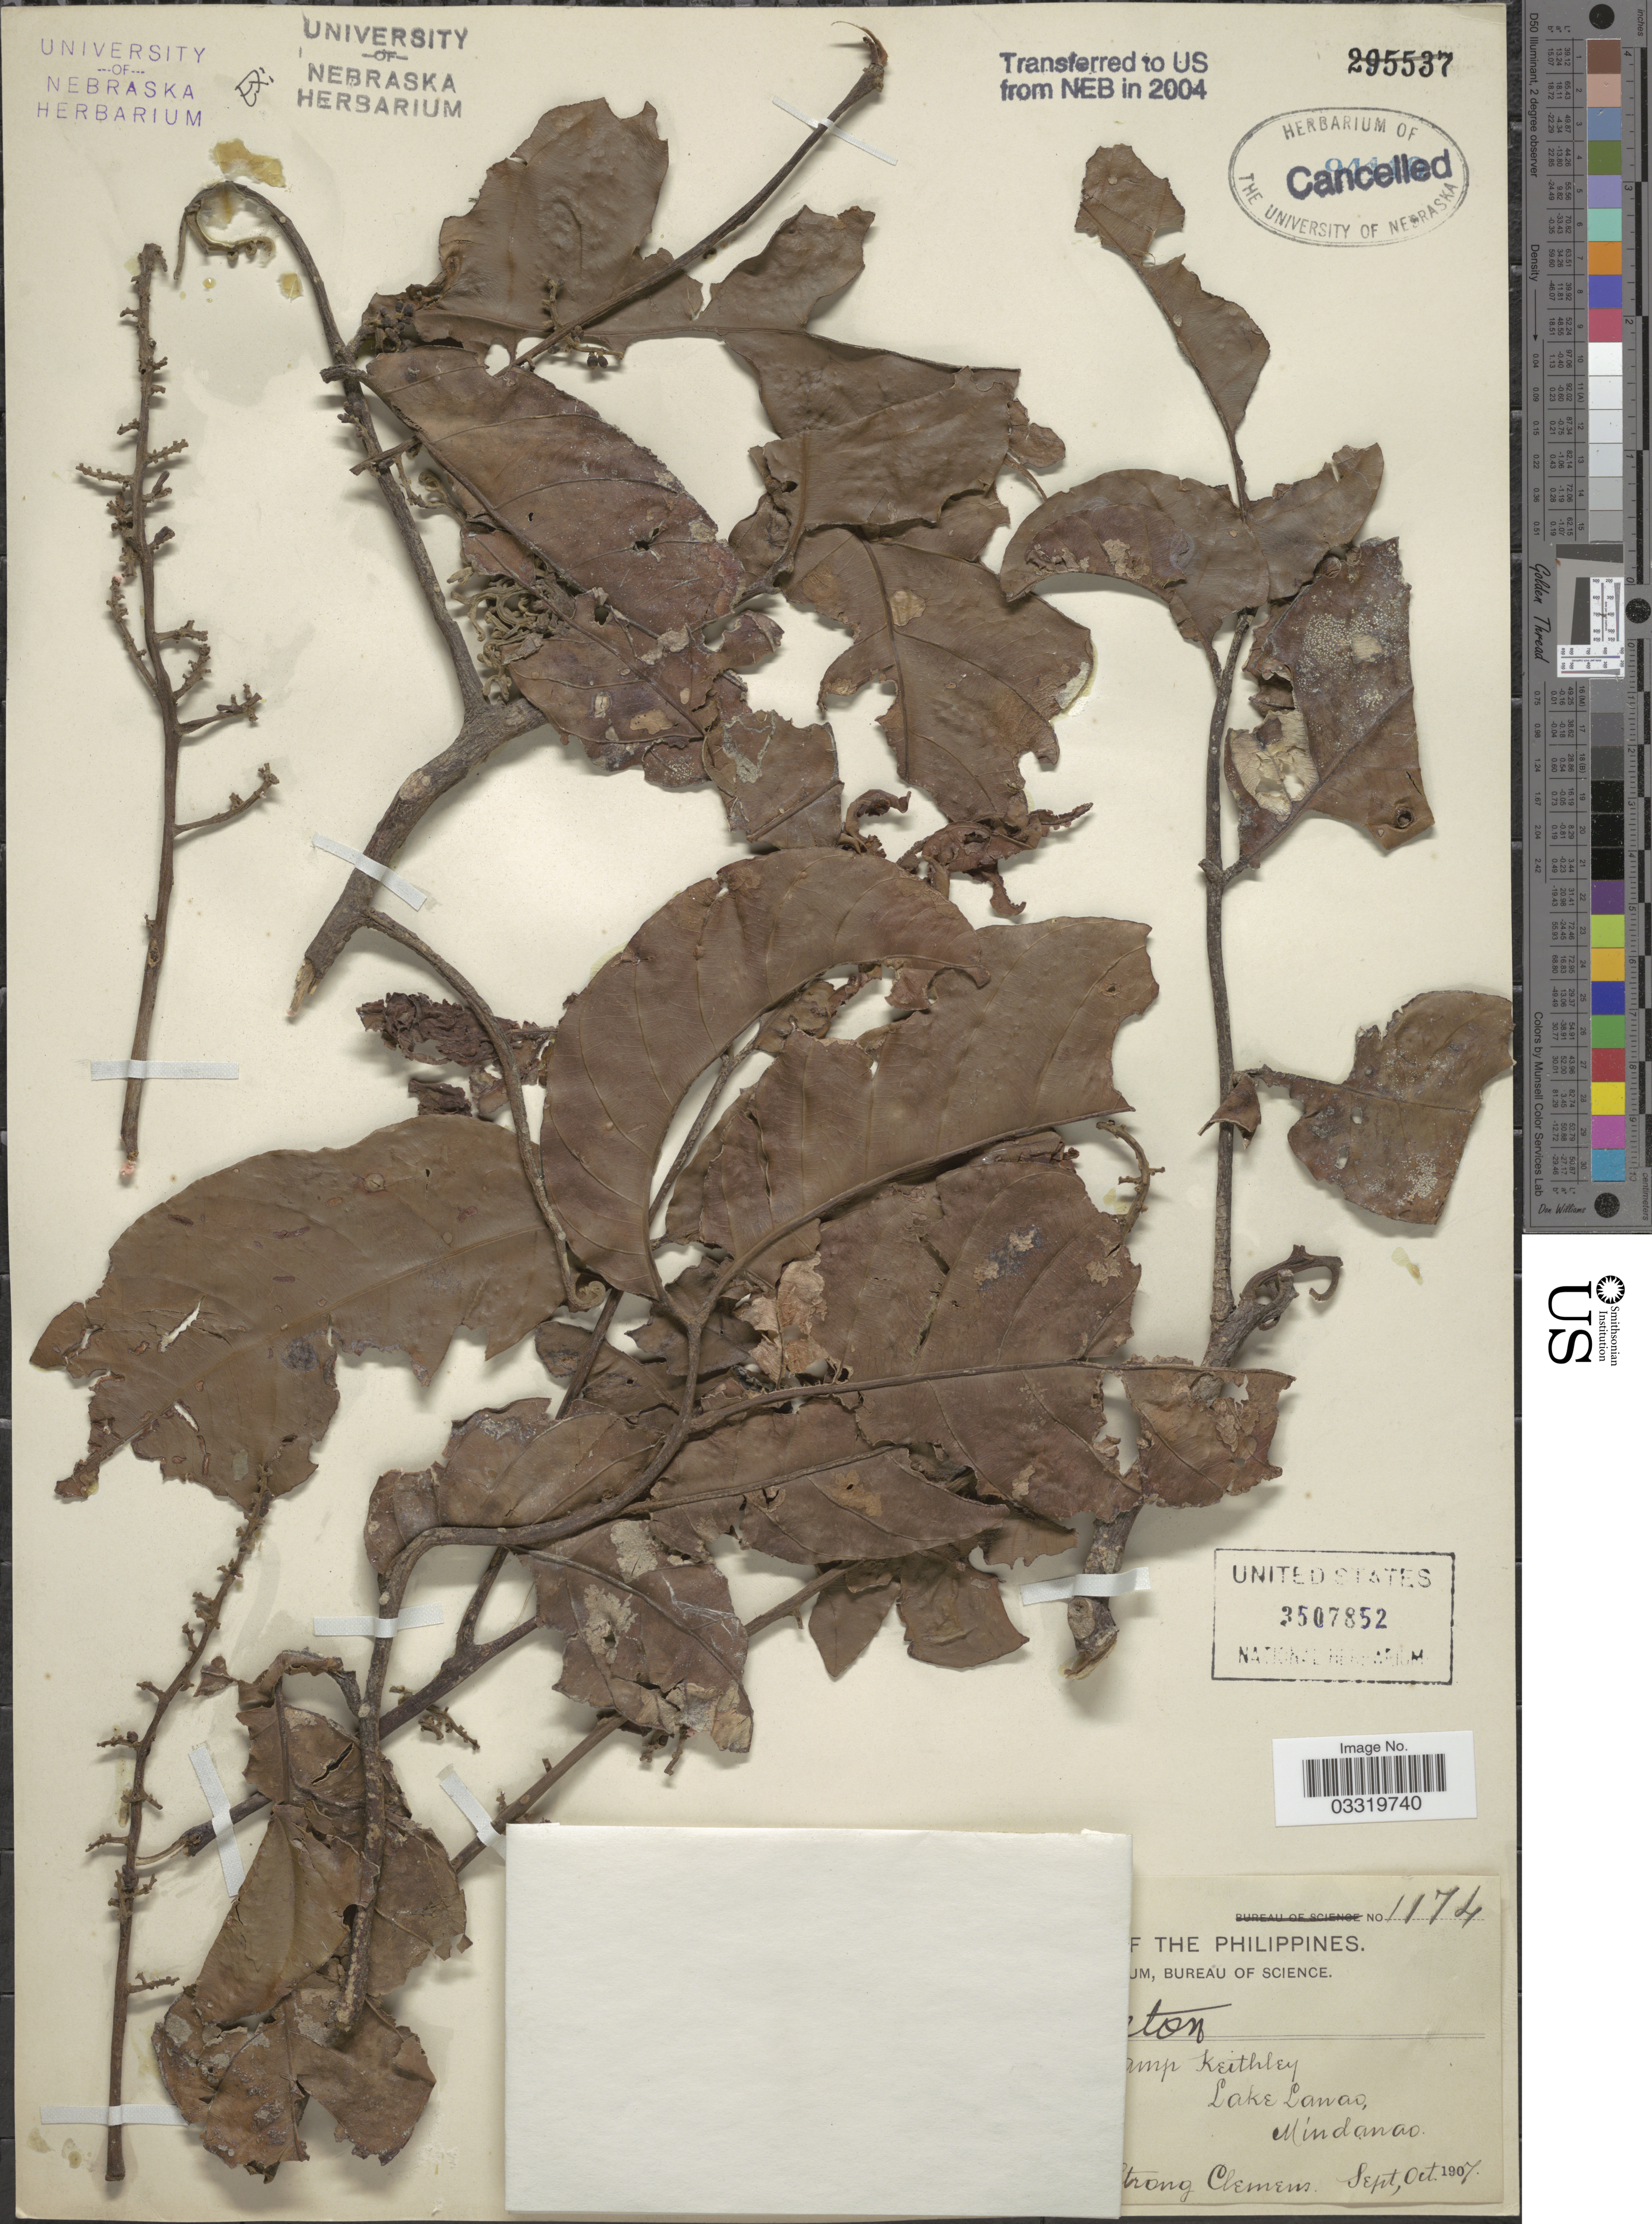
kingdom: Plantae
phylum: Tracheophyta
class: Magnoliopsida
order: Sapindales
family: Meliaceae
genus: Chisocheton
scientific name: Chisocheton sp.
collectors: M. S. Clemens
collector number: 1174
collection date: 1907-09/1907-10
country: Philippines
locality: Camp Keithley. Lake Lanao, Mindanao.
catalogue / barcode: US 3507852